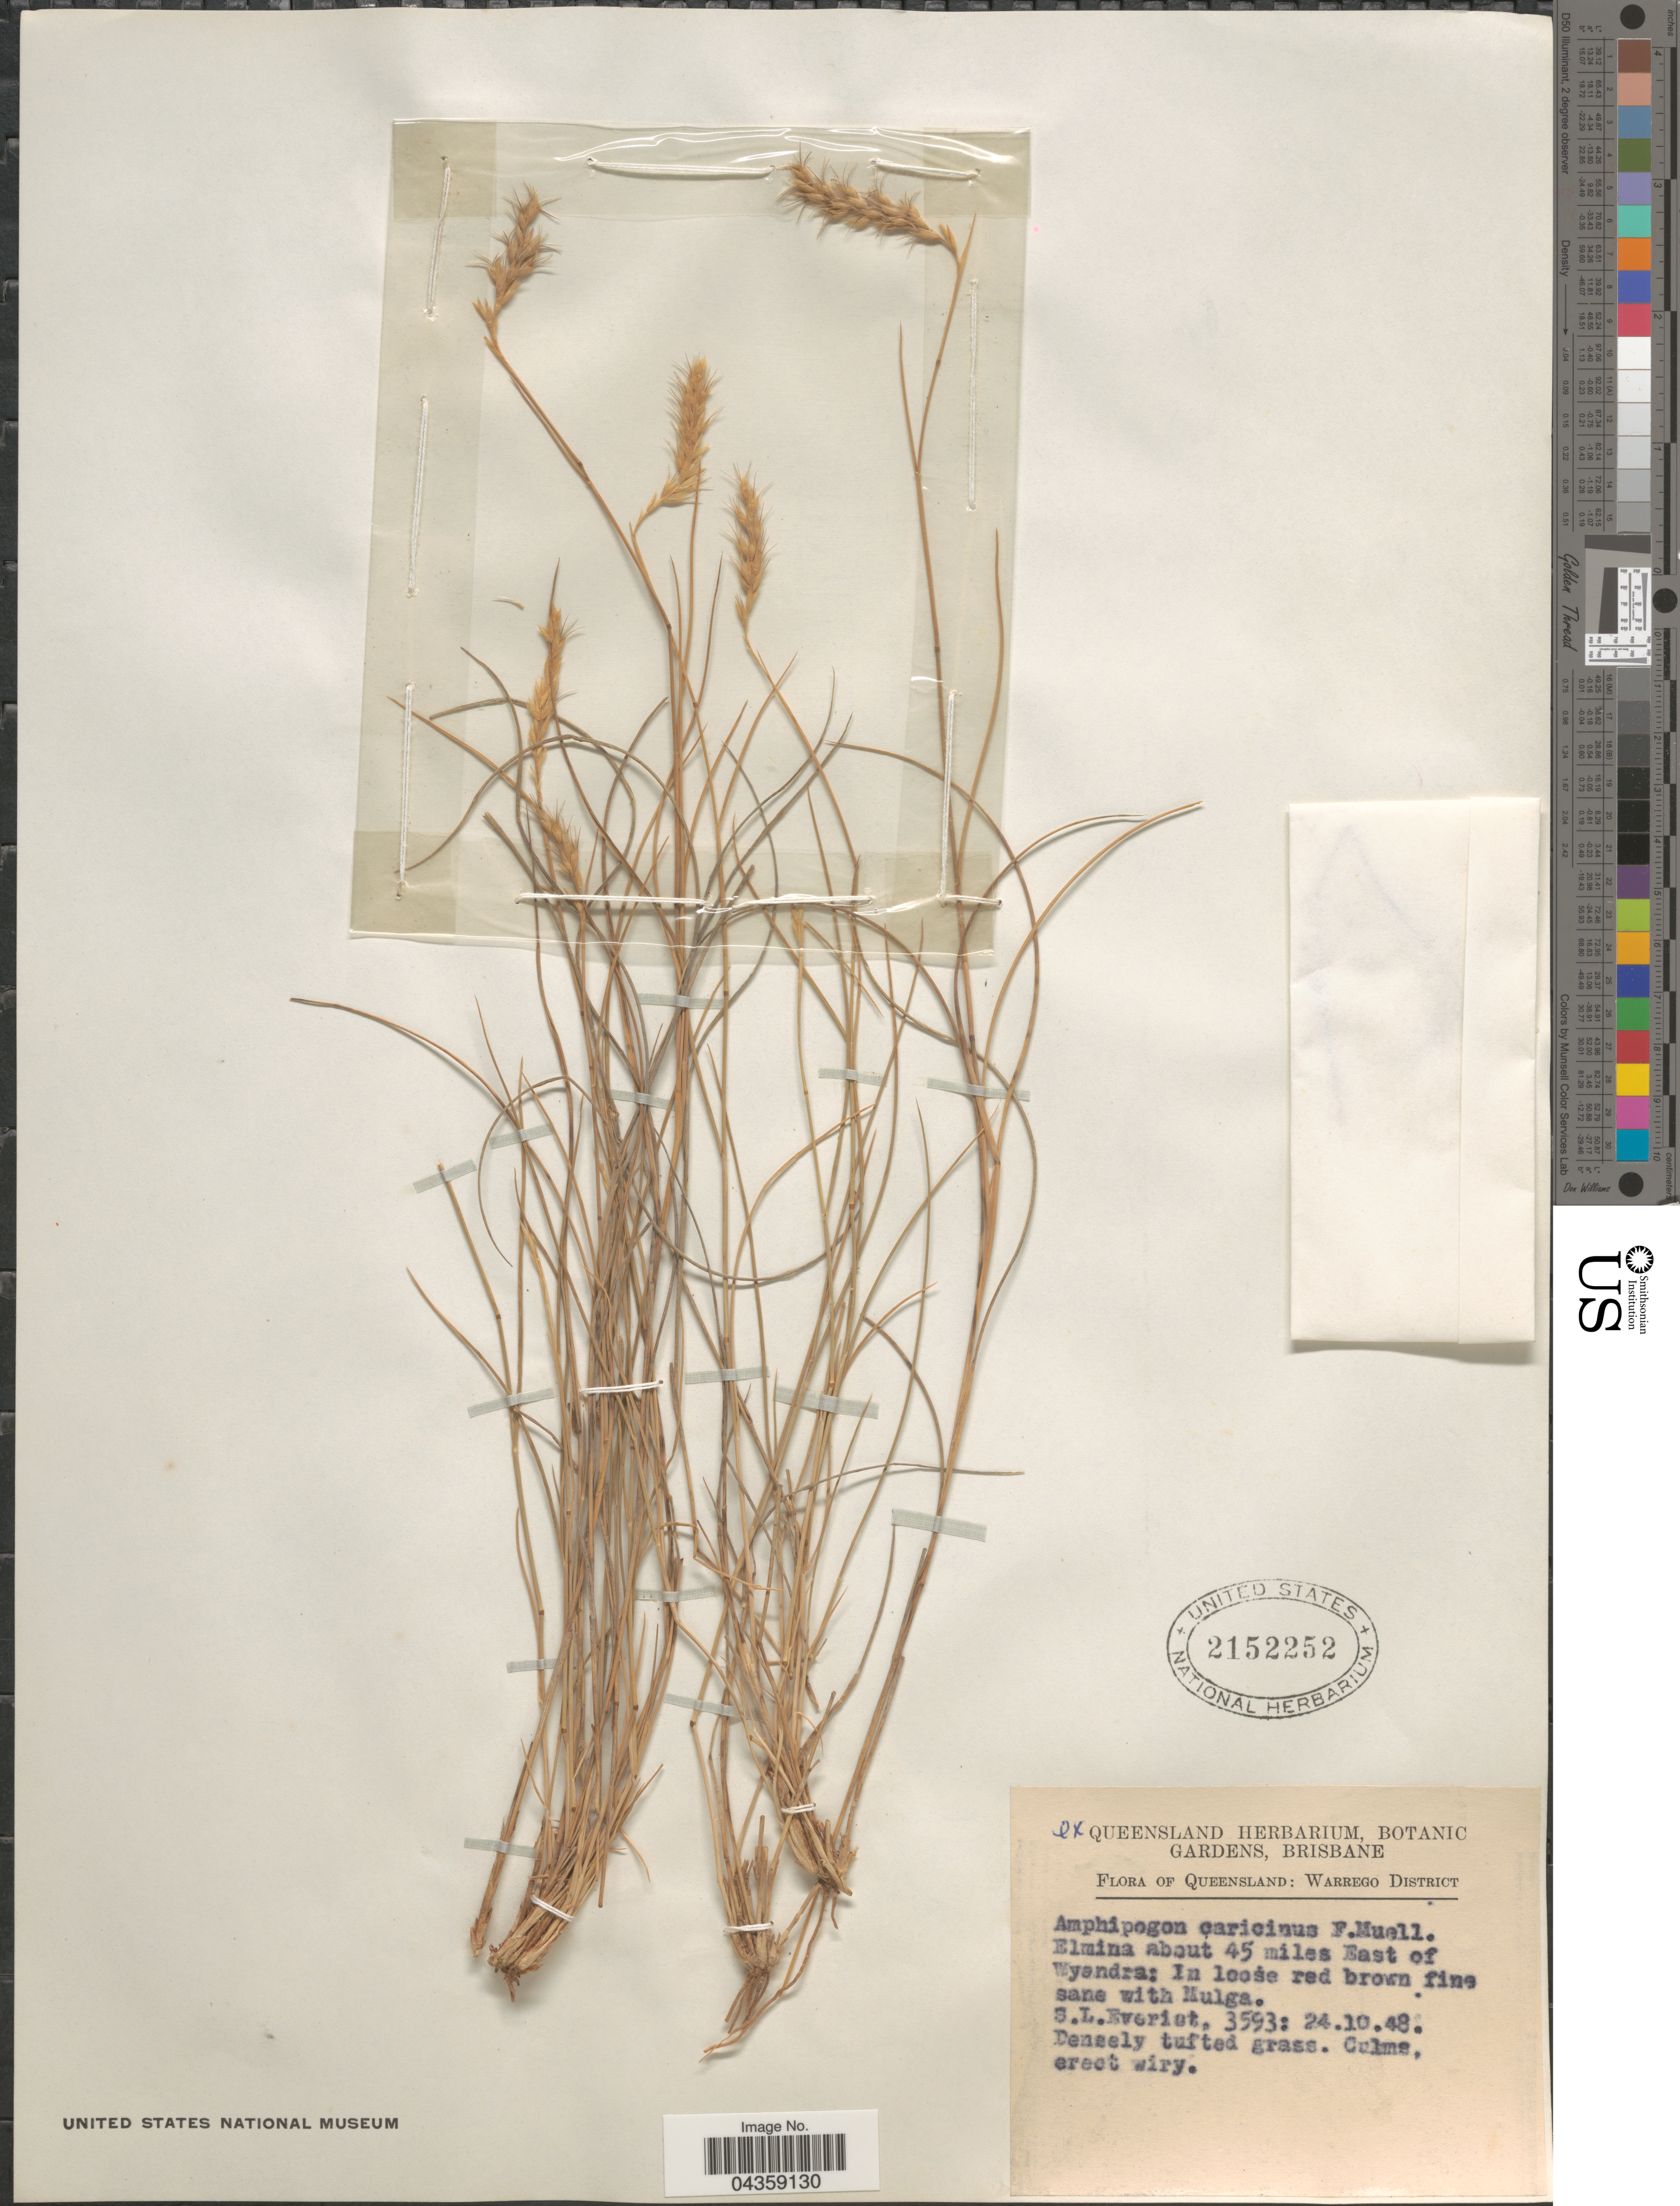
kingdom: Plantae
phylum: Tracheophyta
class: Liliopsida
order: Poales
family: Poaceae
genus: Amphipogon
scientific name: Amphipogon caricinus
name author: F. Muell.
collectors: S. Everist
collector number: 3593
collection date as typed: Transcribed d/m/y: 24/10/48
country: Australia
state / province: Queensland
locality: Warrego District. Elmina about 45 miles East of Wyandra.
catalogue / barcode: US 2152252